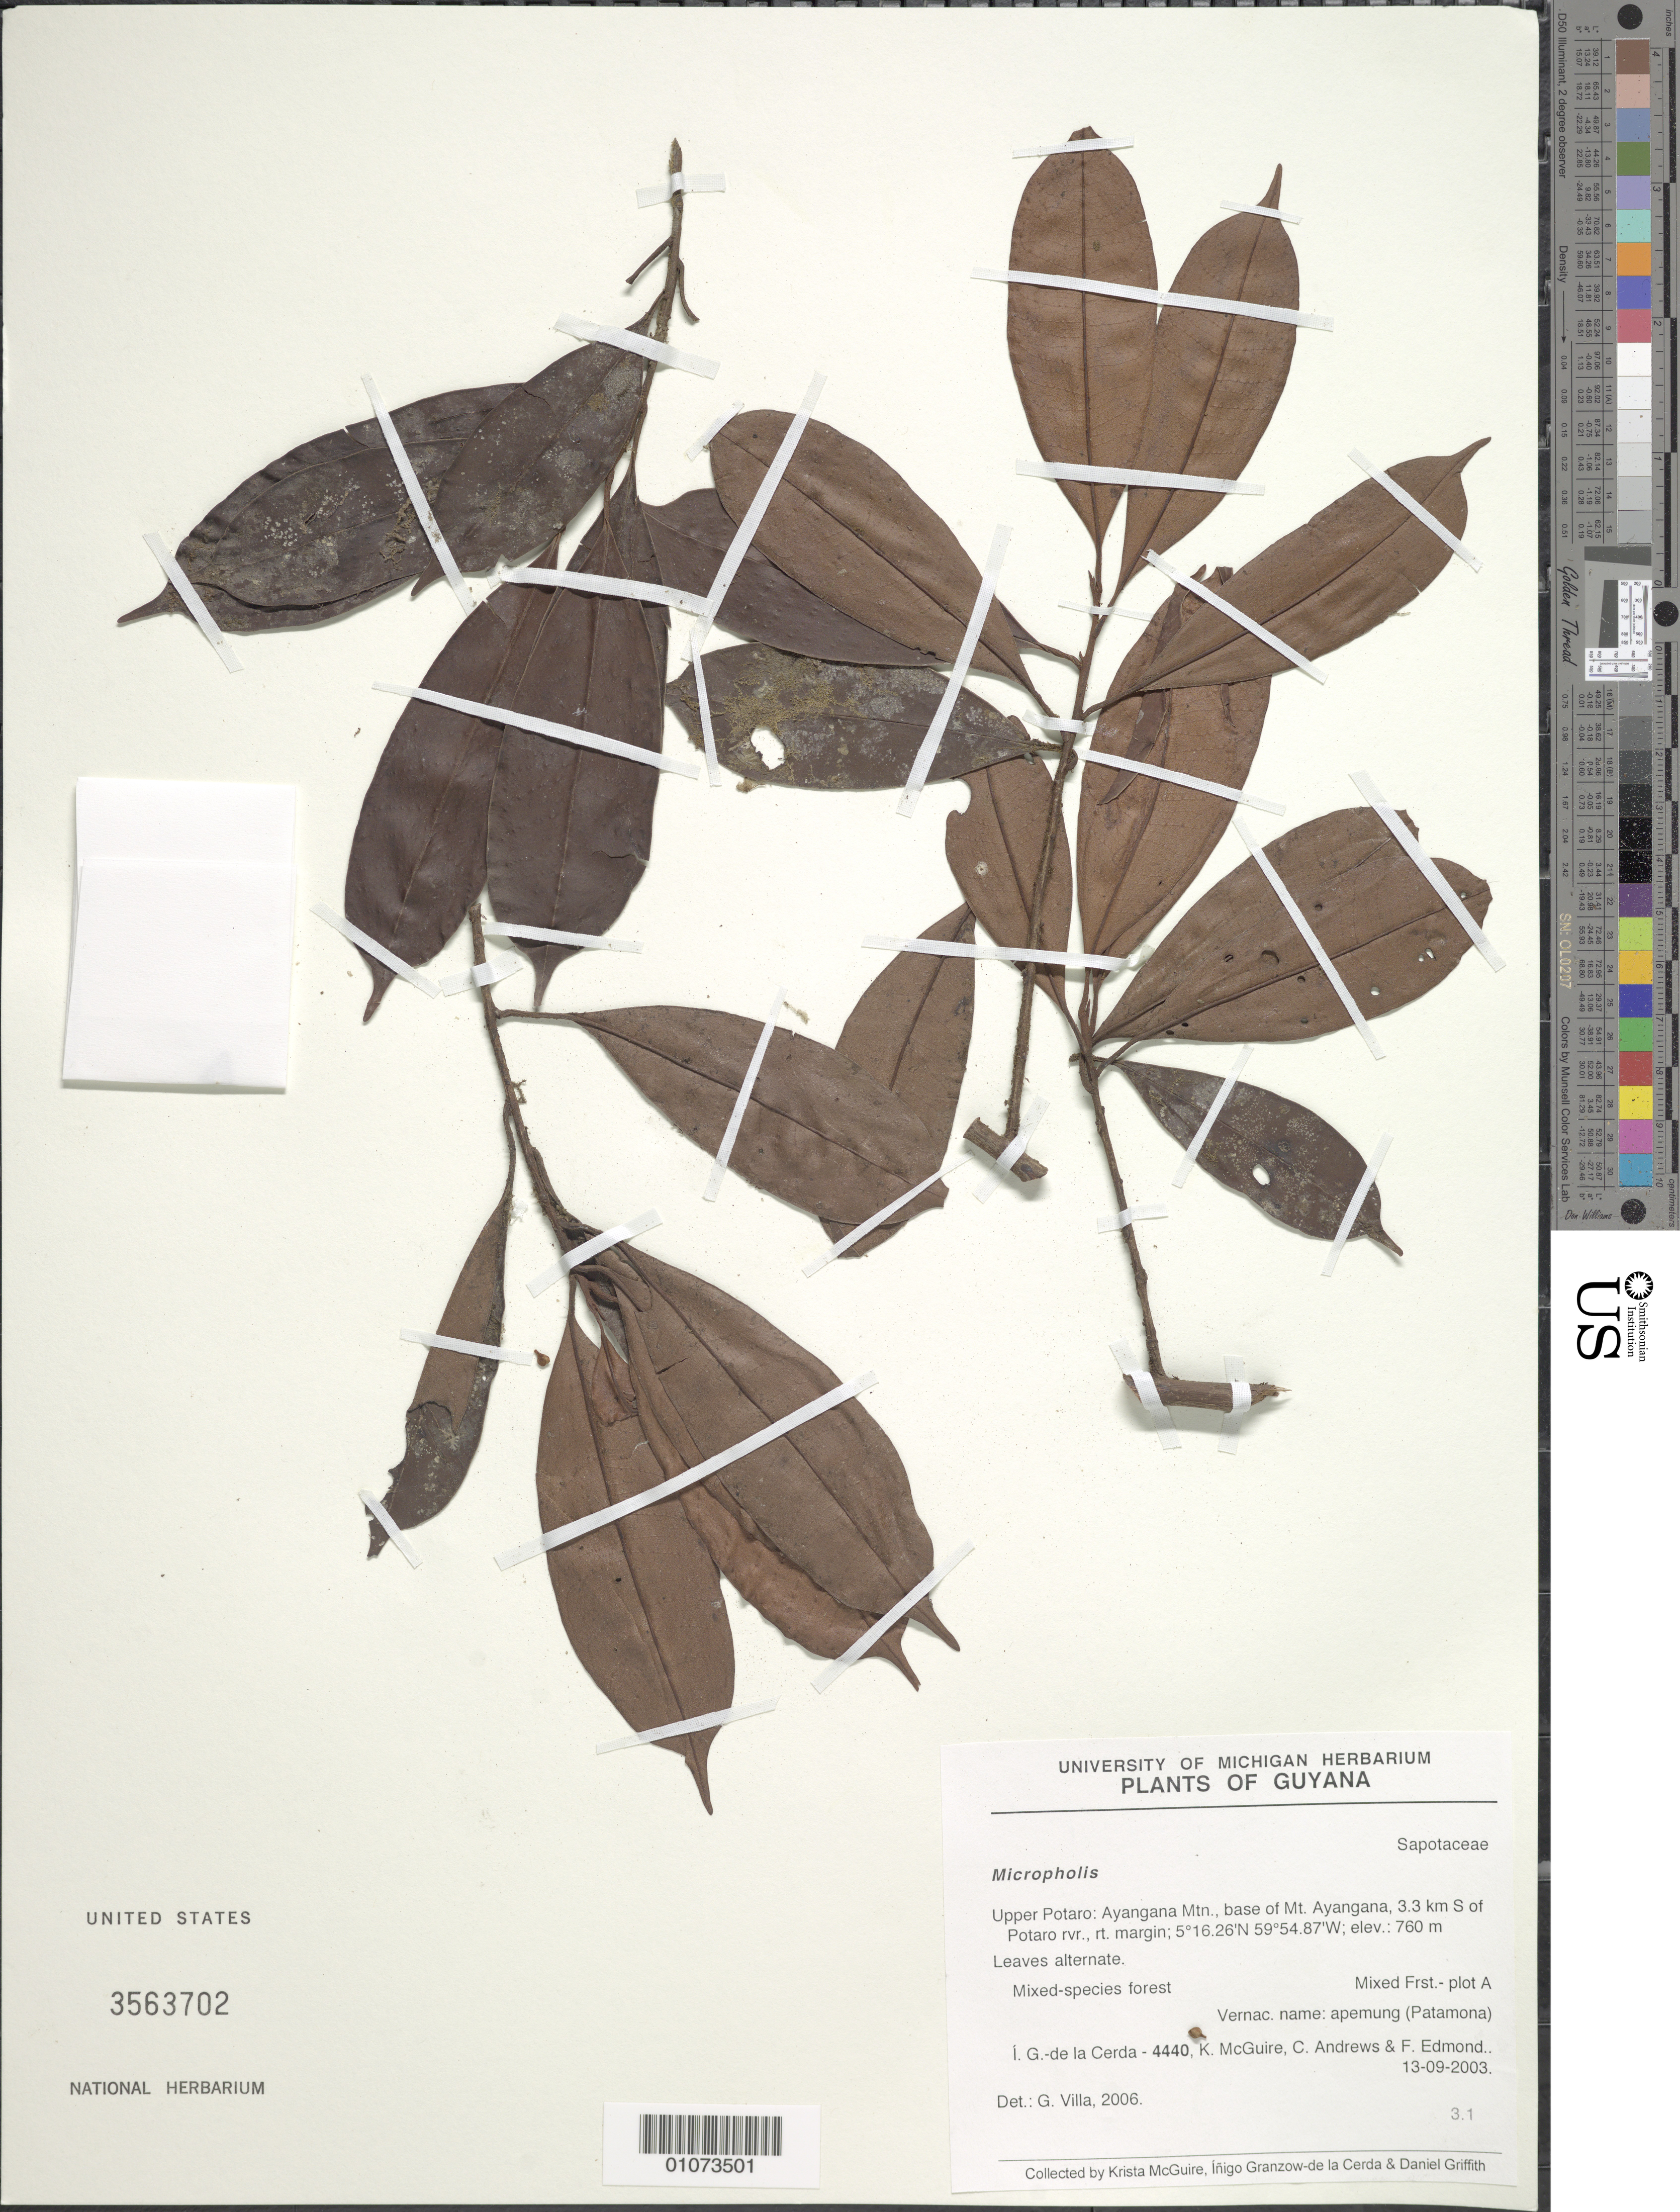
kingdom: Plantae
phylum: Tracheophyta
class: Magnoliopsida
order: Ericales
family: Sapotaceae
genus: Micropholis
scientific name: Micropholis sp.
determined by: Villa, Gorky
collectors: I. de la Cerda, K. McGuire, C. Andrews & F. Edmond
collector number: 4440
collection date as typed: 13-Sep-03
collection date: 2003-09-13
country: Guyana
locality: Upper Potaro: Ayangana Mtn., base of Mt. Ayangana, 3.3 km S of Potaro River, rt margin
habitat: Mixed-species forest (Mixed Frst.-plot A.)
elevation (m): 760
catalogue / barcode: US 3563702